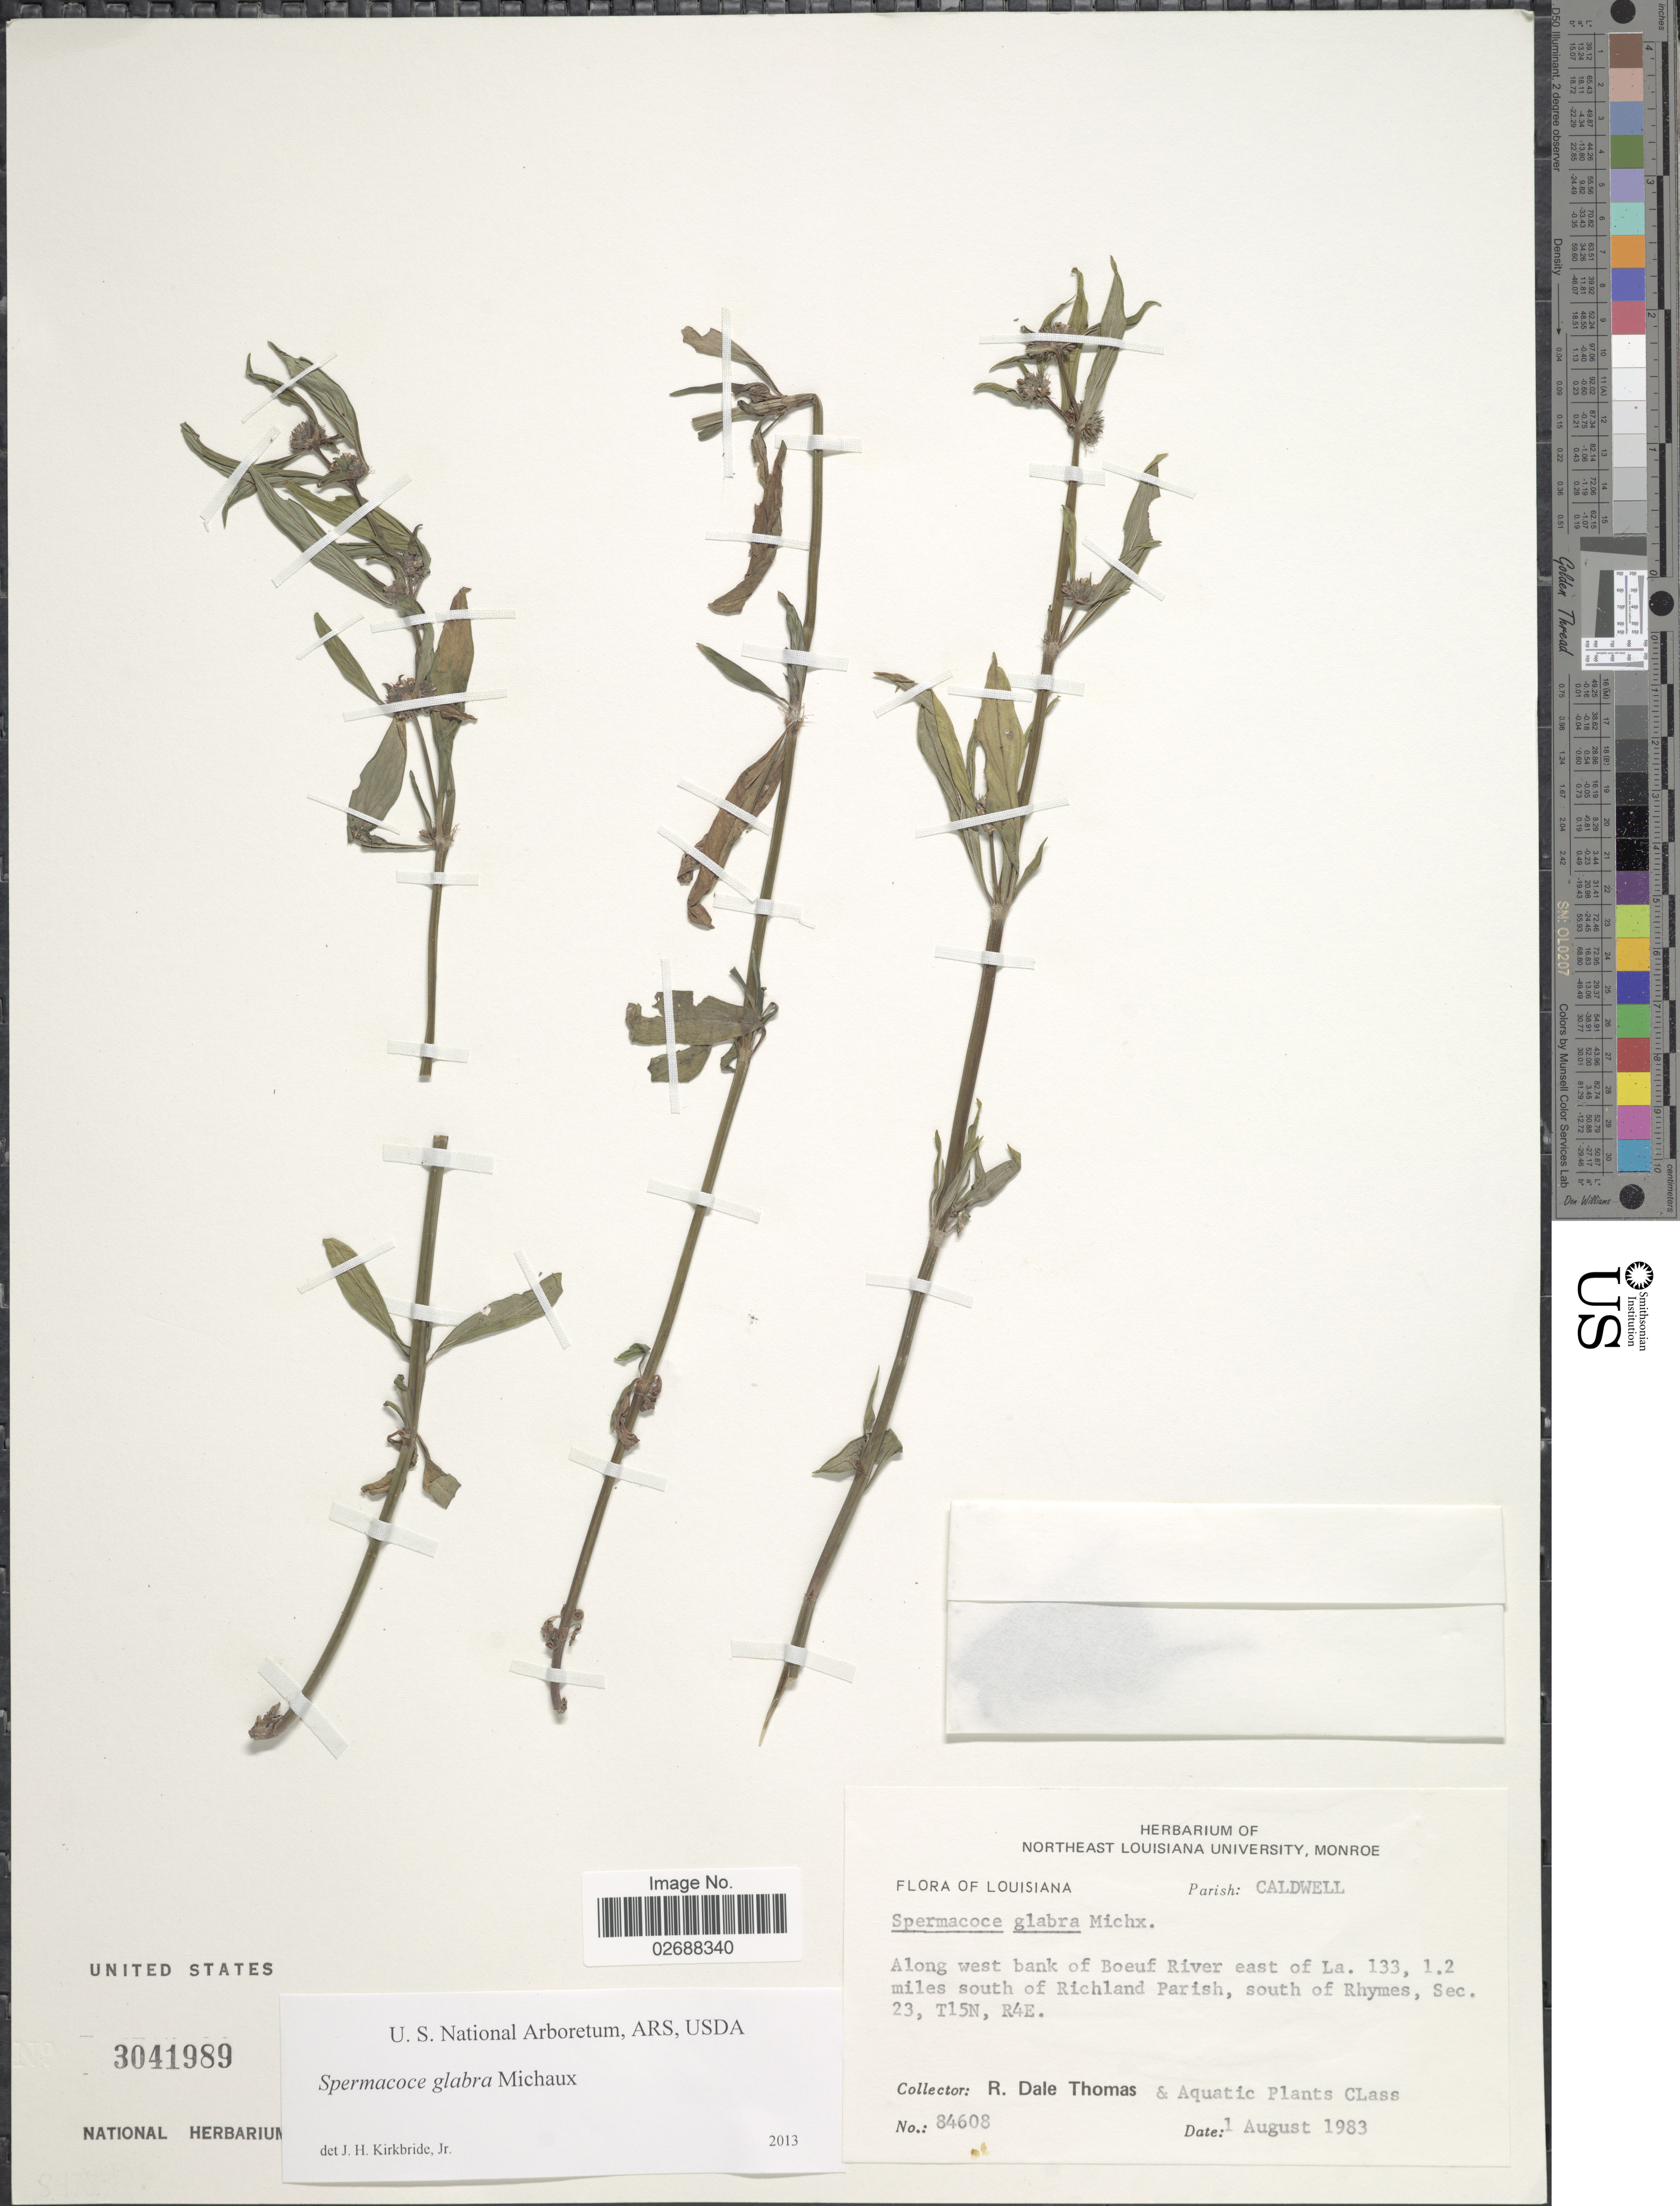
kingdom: Plantae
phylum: Tracheophyta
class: Magnoliopsida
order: Gentianales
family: Rubiaceae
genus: Spermacoce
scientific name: Spermacoce glabra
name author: Michx.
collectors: R. Thomas & Aquatic Plants Class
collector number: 84608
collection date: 1983-08-01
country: United States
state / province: Louisiana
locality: Parish: Caldwell. Along west bank of Boeuf River east of La. 133, 1.2 miles south of Richland Parish, south of Rhymes, Sec. 23, T15N, R4E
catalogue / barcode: US 3041989